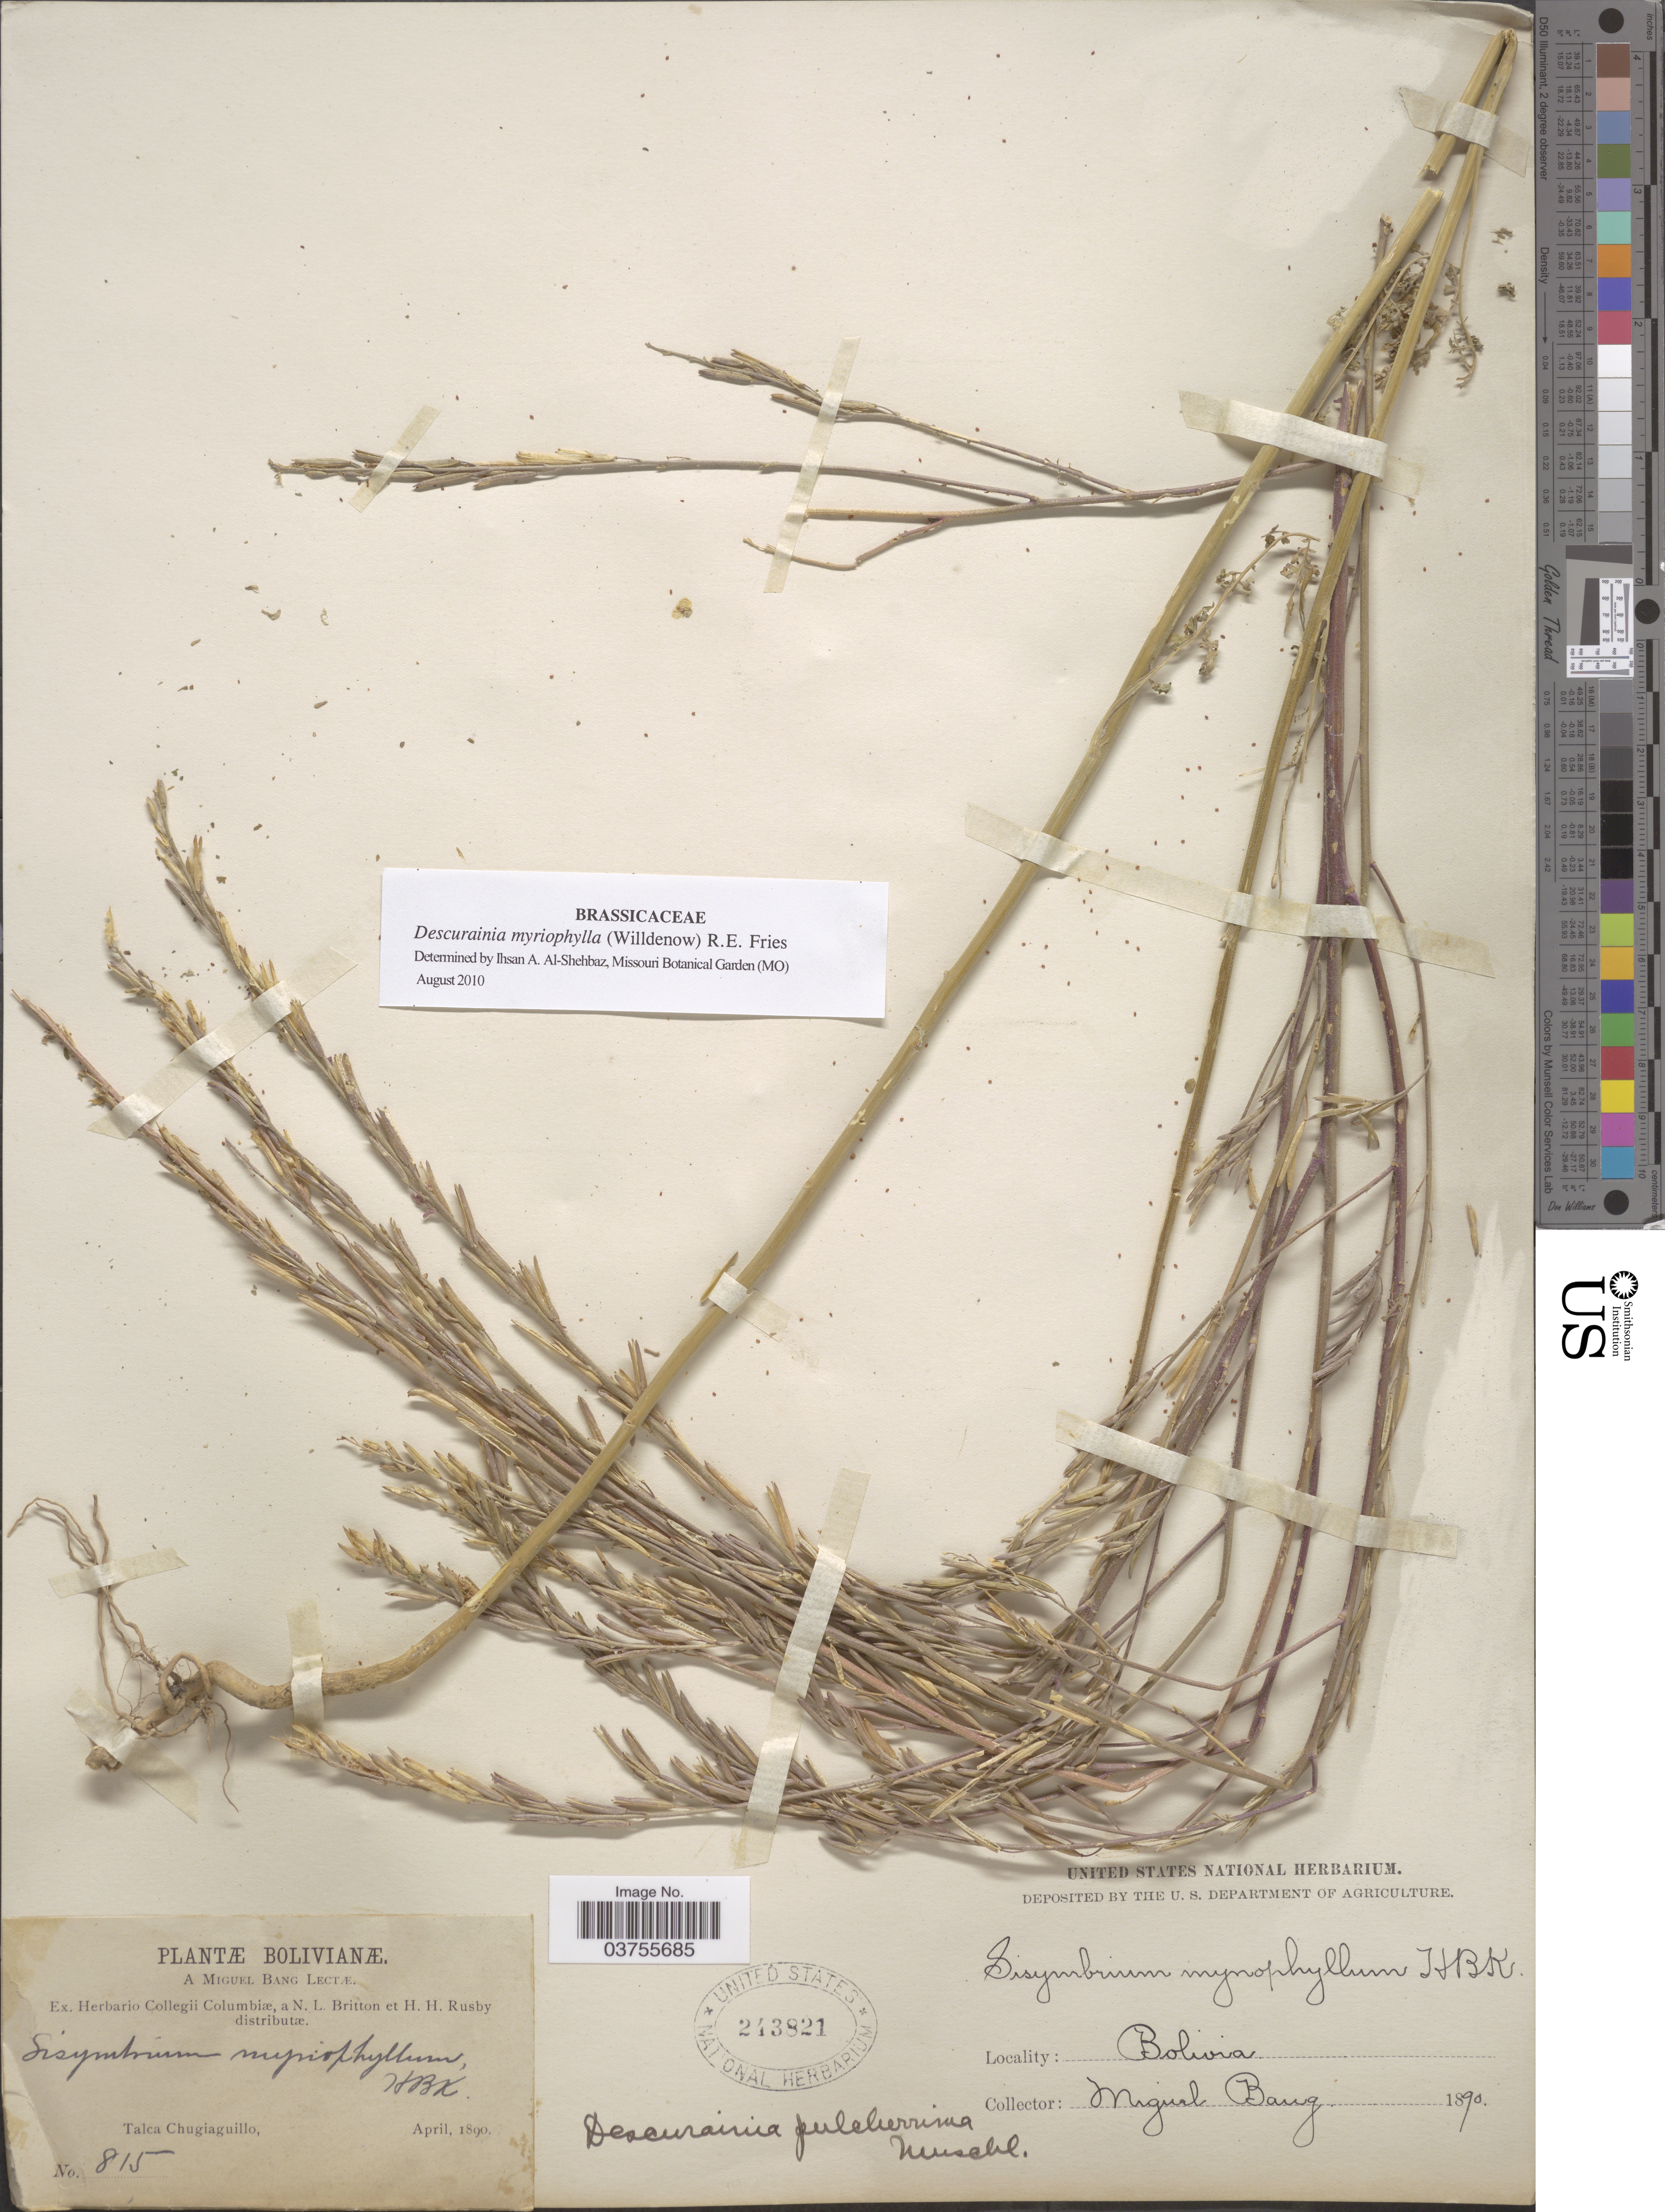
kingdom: Plantae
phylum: Tracheophyta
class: Magnoliopsida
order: Brassicales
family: Brassicaceae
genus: Descurainia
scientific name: Descurainia myriophylla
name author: (Willd.) R.E. Fr.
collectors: M. Bang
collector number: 815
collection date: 1890-04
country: Bolivia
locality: Talca Chugiaguillo.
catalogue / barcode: US 243821